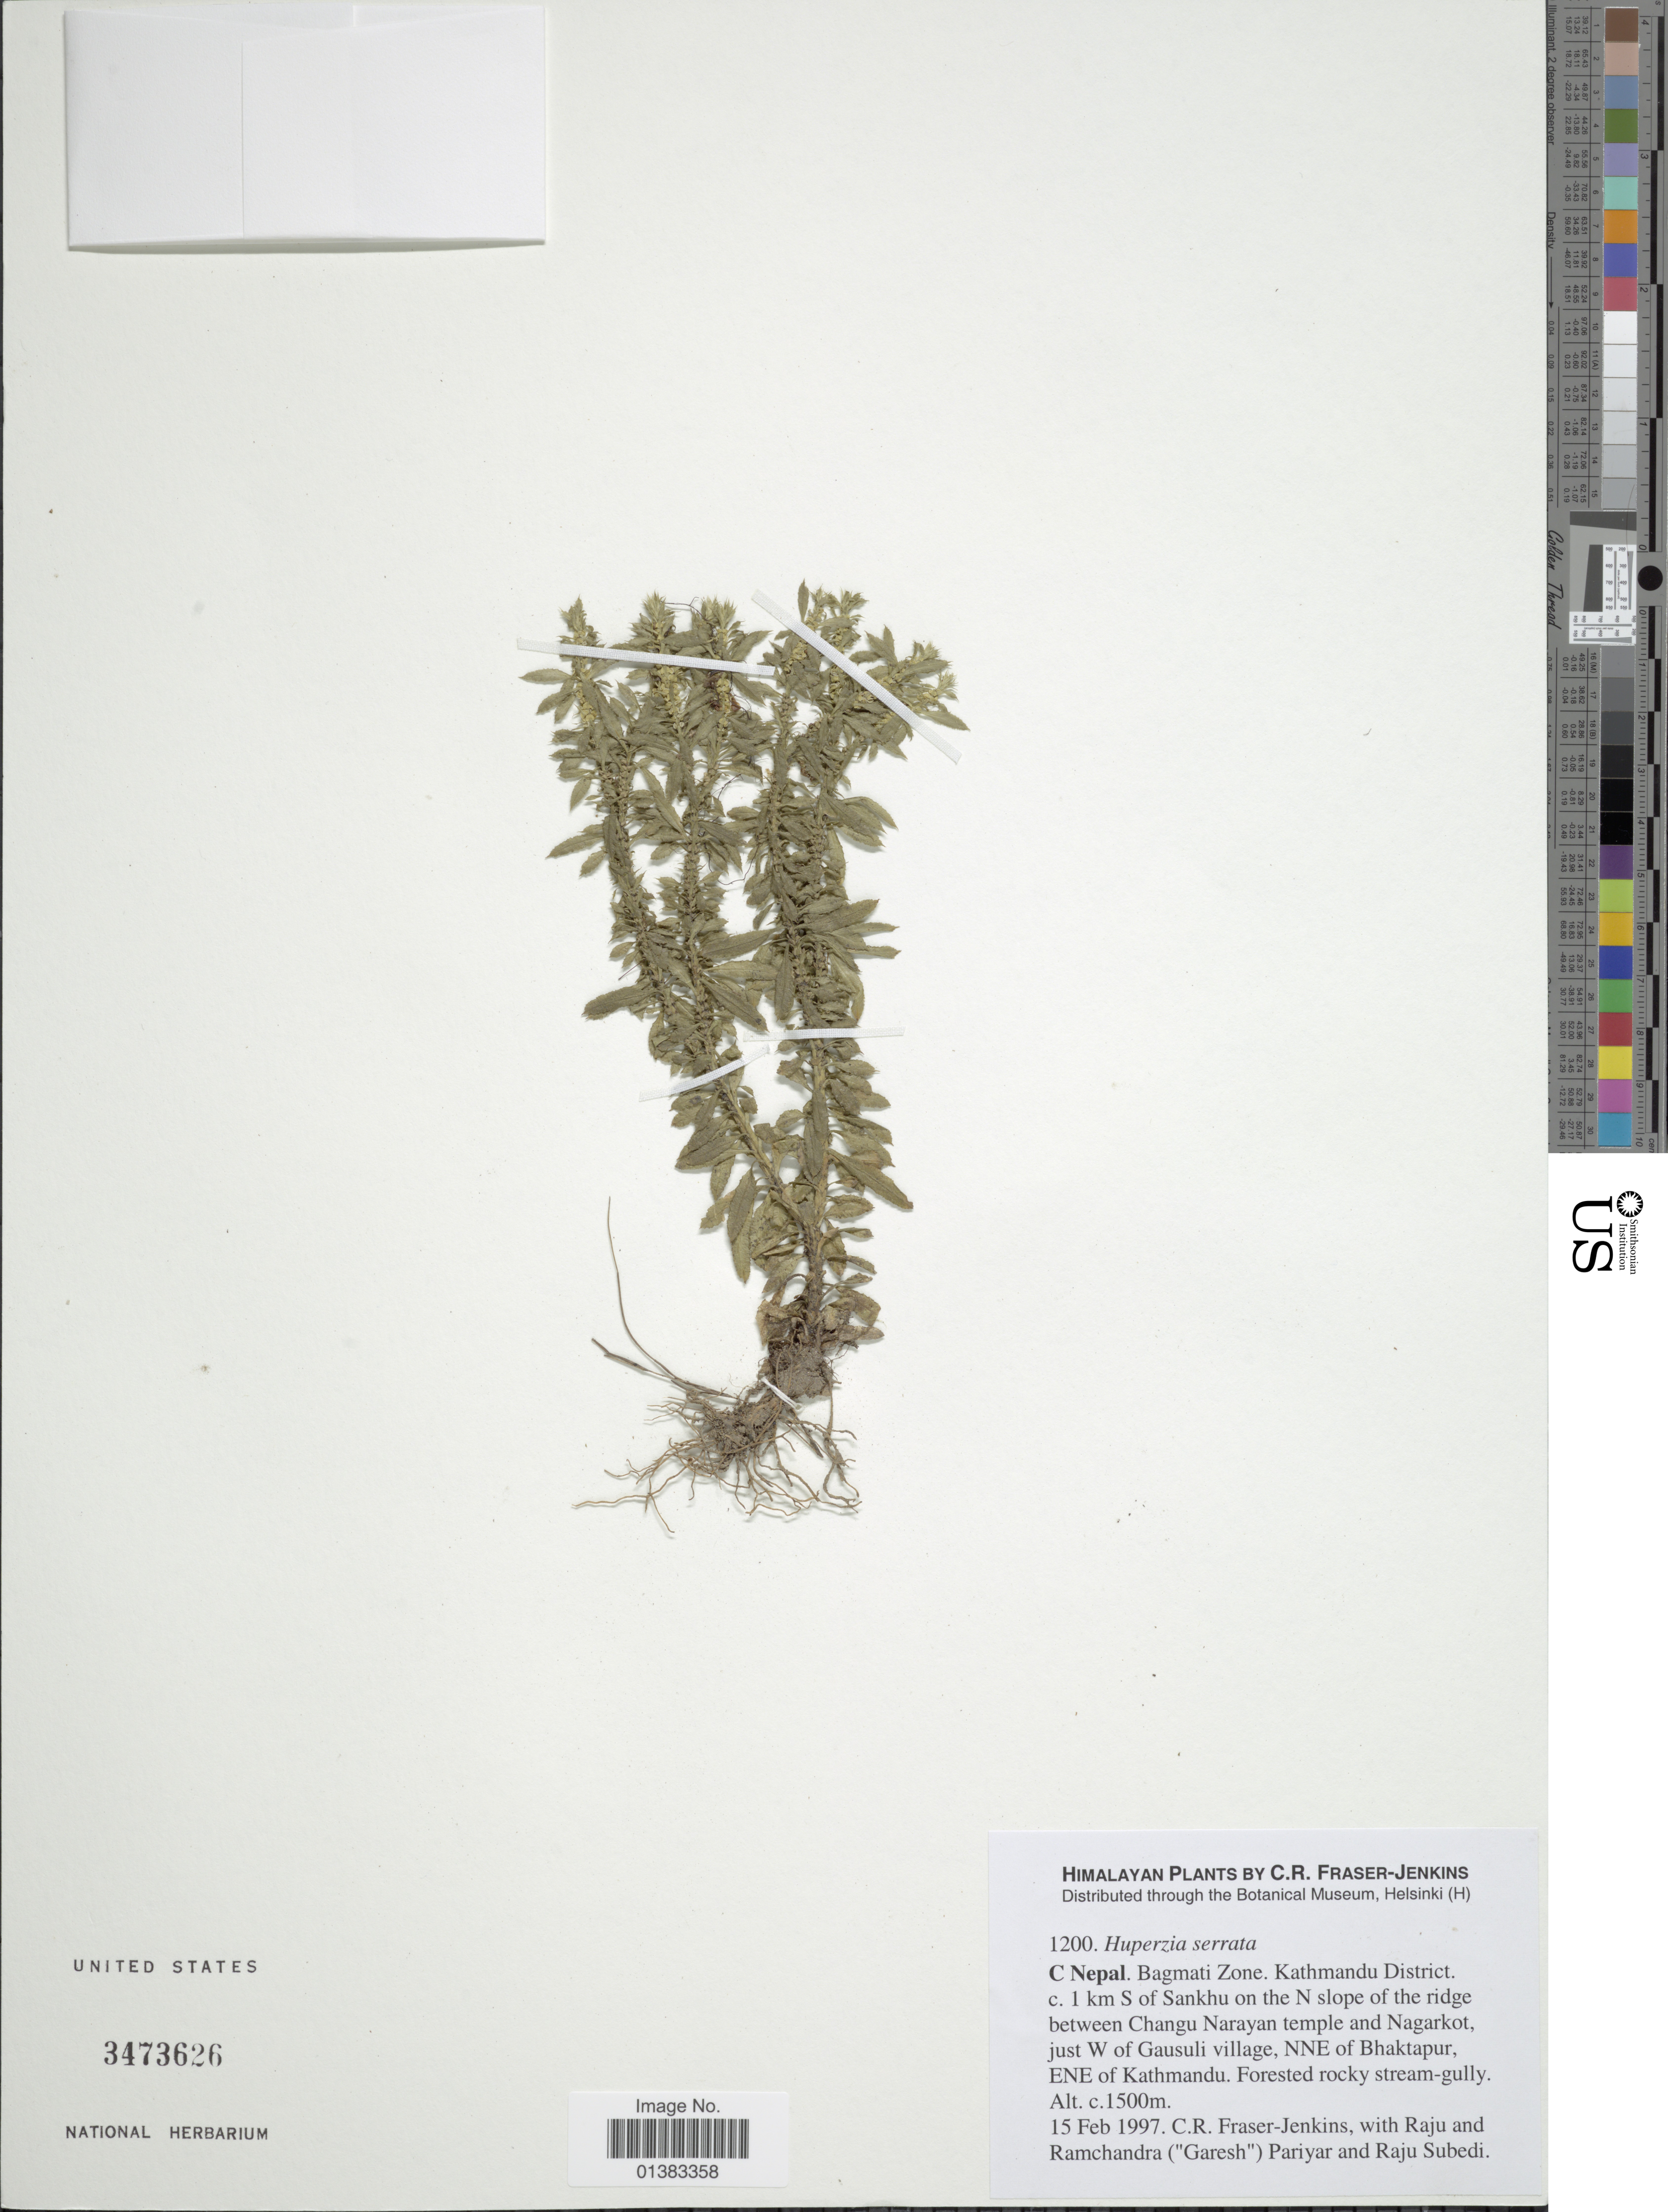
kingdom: Plantae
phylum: Tracheophyta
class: Lycopodiopsida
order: Lycopodiales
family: Lycopodiaceae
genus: Huperzia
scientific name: Huperzia serrata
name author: (Thunb.) Trevis.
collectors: C. R. Fraser-Jenkins, Raju, G. Pariyar & R. Subedi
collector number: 1200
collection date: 1997-02-15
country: Nepal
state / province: Bagmati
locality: C Nepal. Kathmandu District, c. 1 km S of Sankhu on the N slope of the ridge between Changu Narayan temple and Nagarkot, just W of Gausuli village, NNE of Bhaktapur, ENE of Kathmandu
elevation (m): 1500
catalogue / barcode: US 3473626